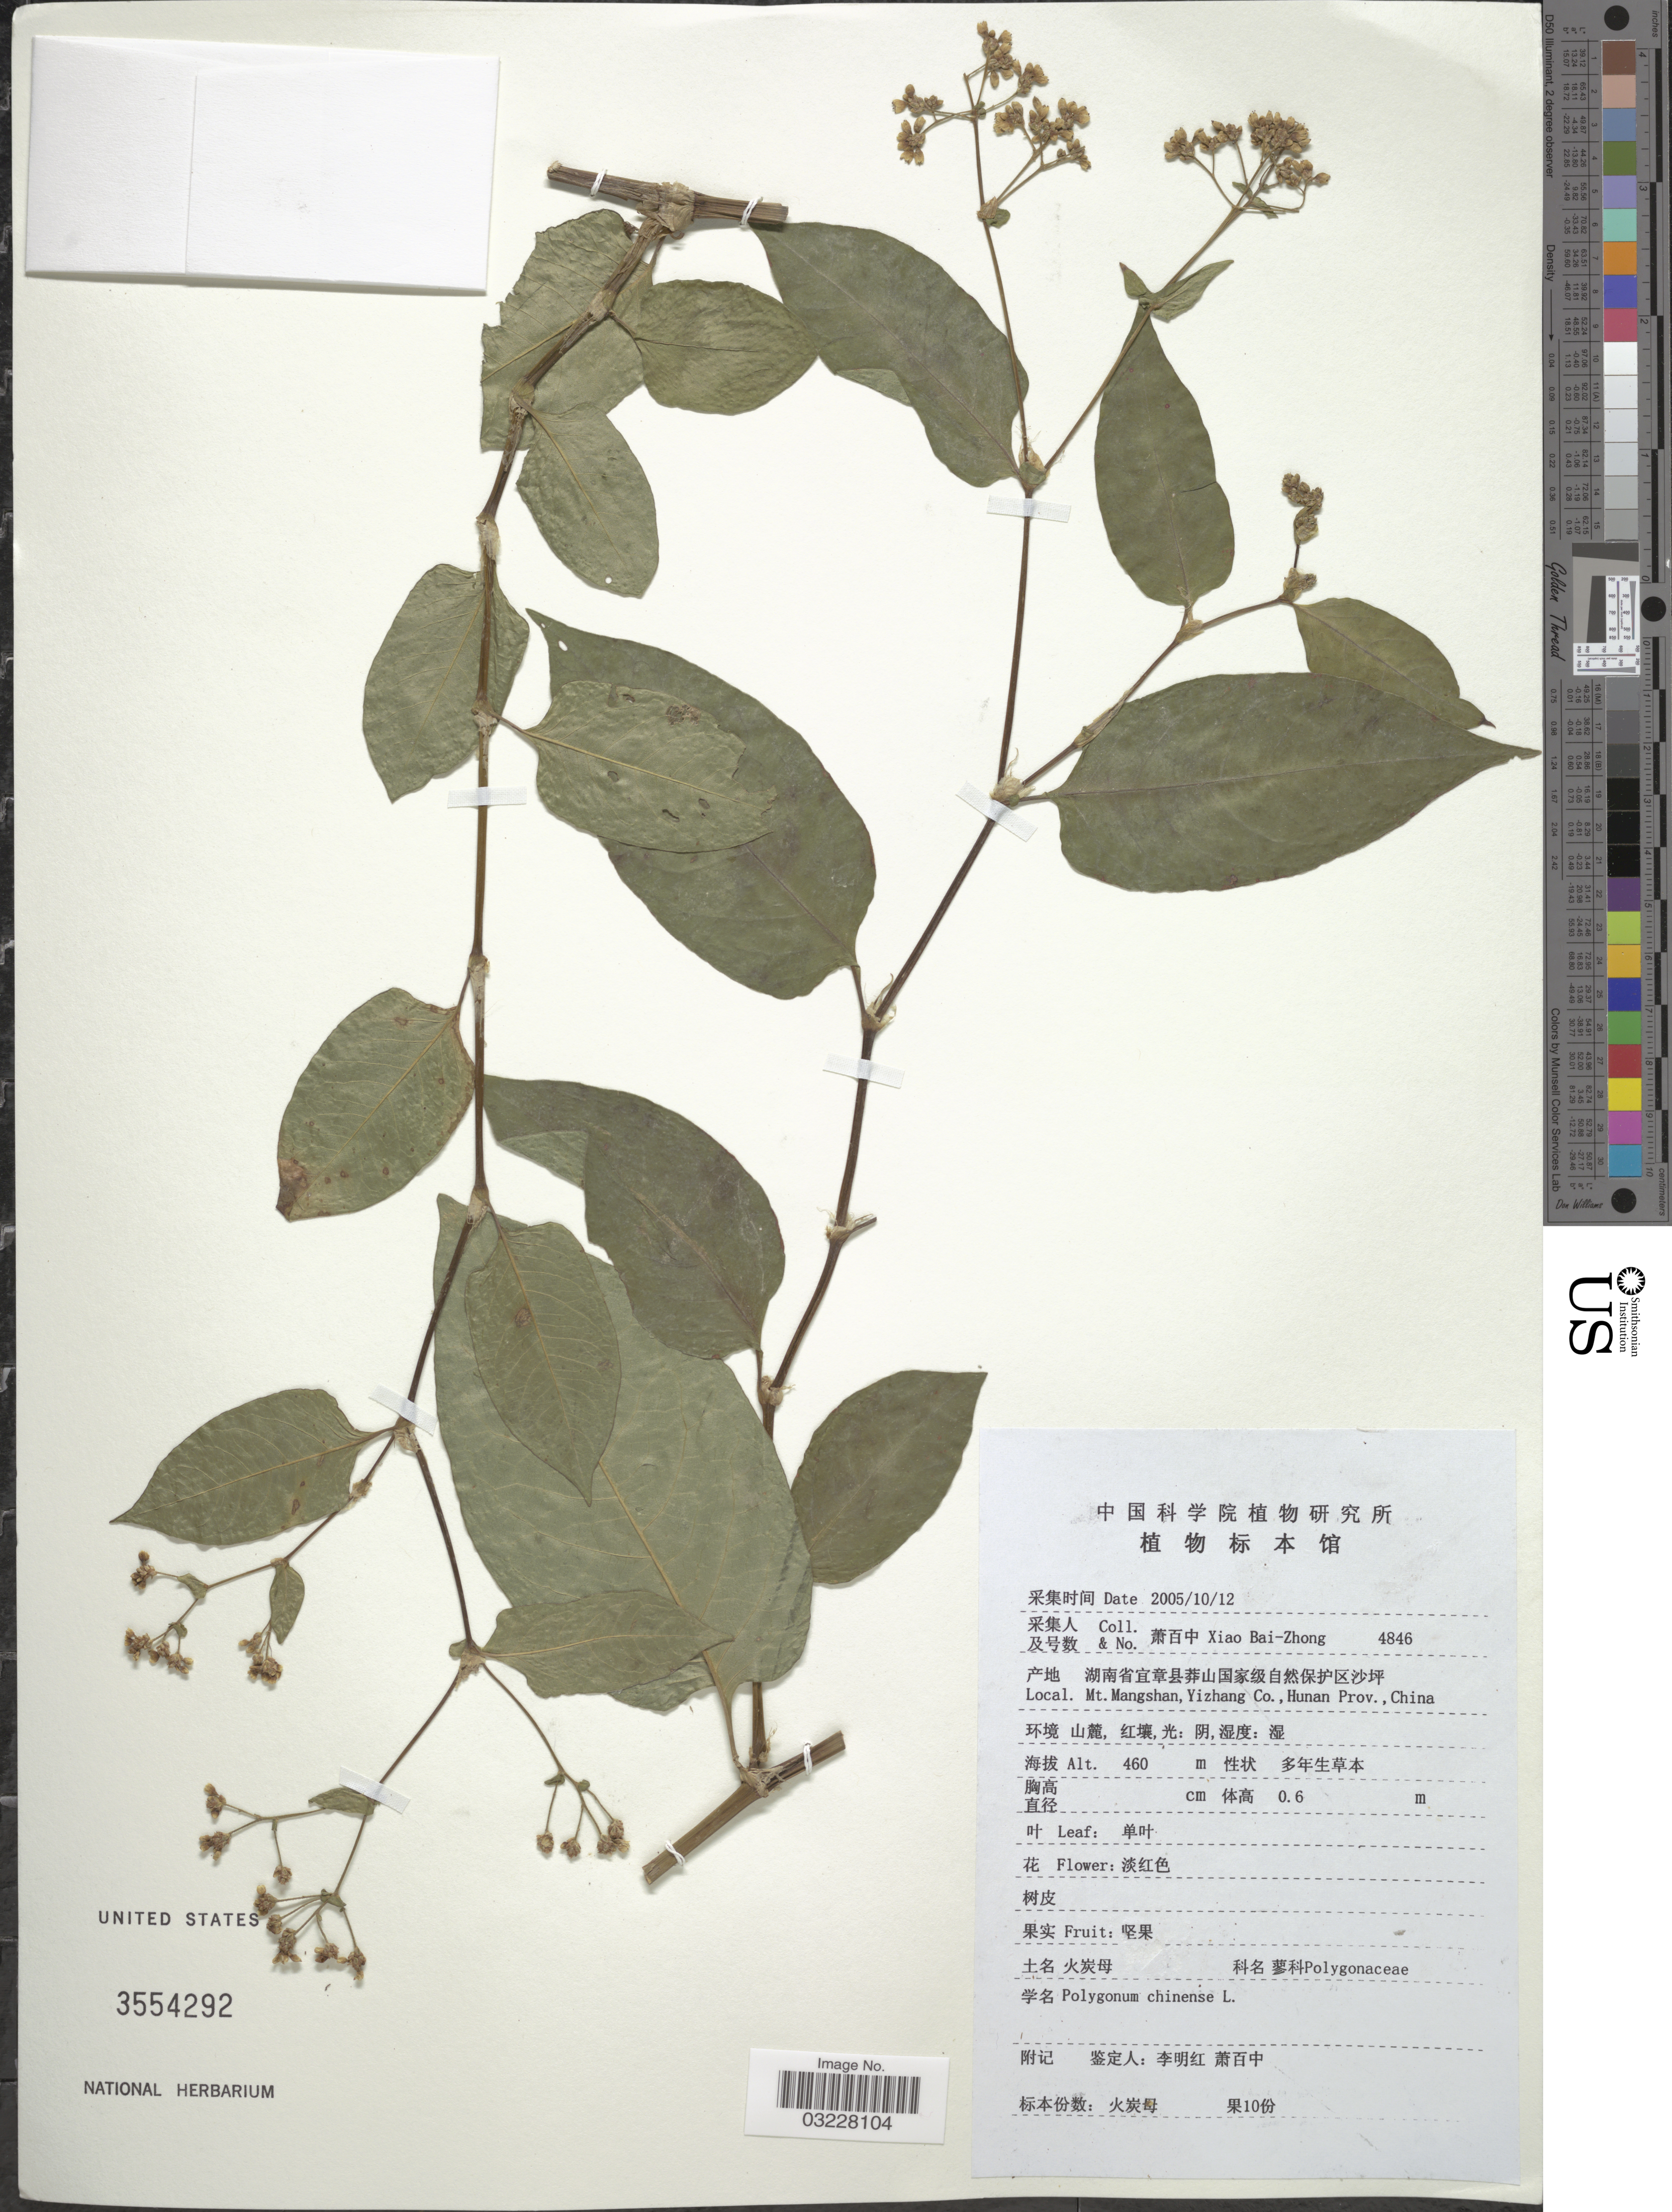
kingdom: Plantae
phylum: Tracheophyta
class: Magnoliopsida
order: Caryophyllales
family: Polygonaceae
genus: Polygonum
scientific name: Polygonum chinense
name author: L.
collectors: B. Z. Xiao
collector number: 4846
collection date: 2005-10-12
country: China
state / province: Hunan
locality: Mt. Mangshan, Yizhang Co.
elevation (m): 460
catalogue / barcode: US 3554292